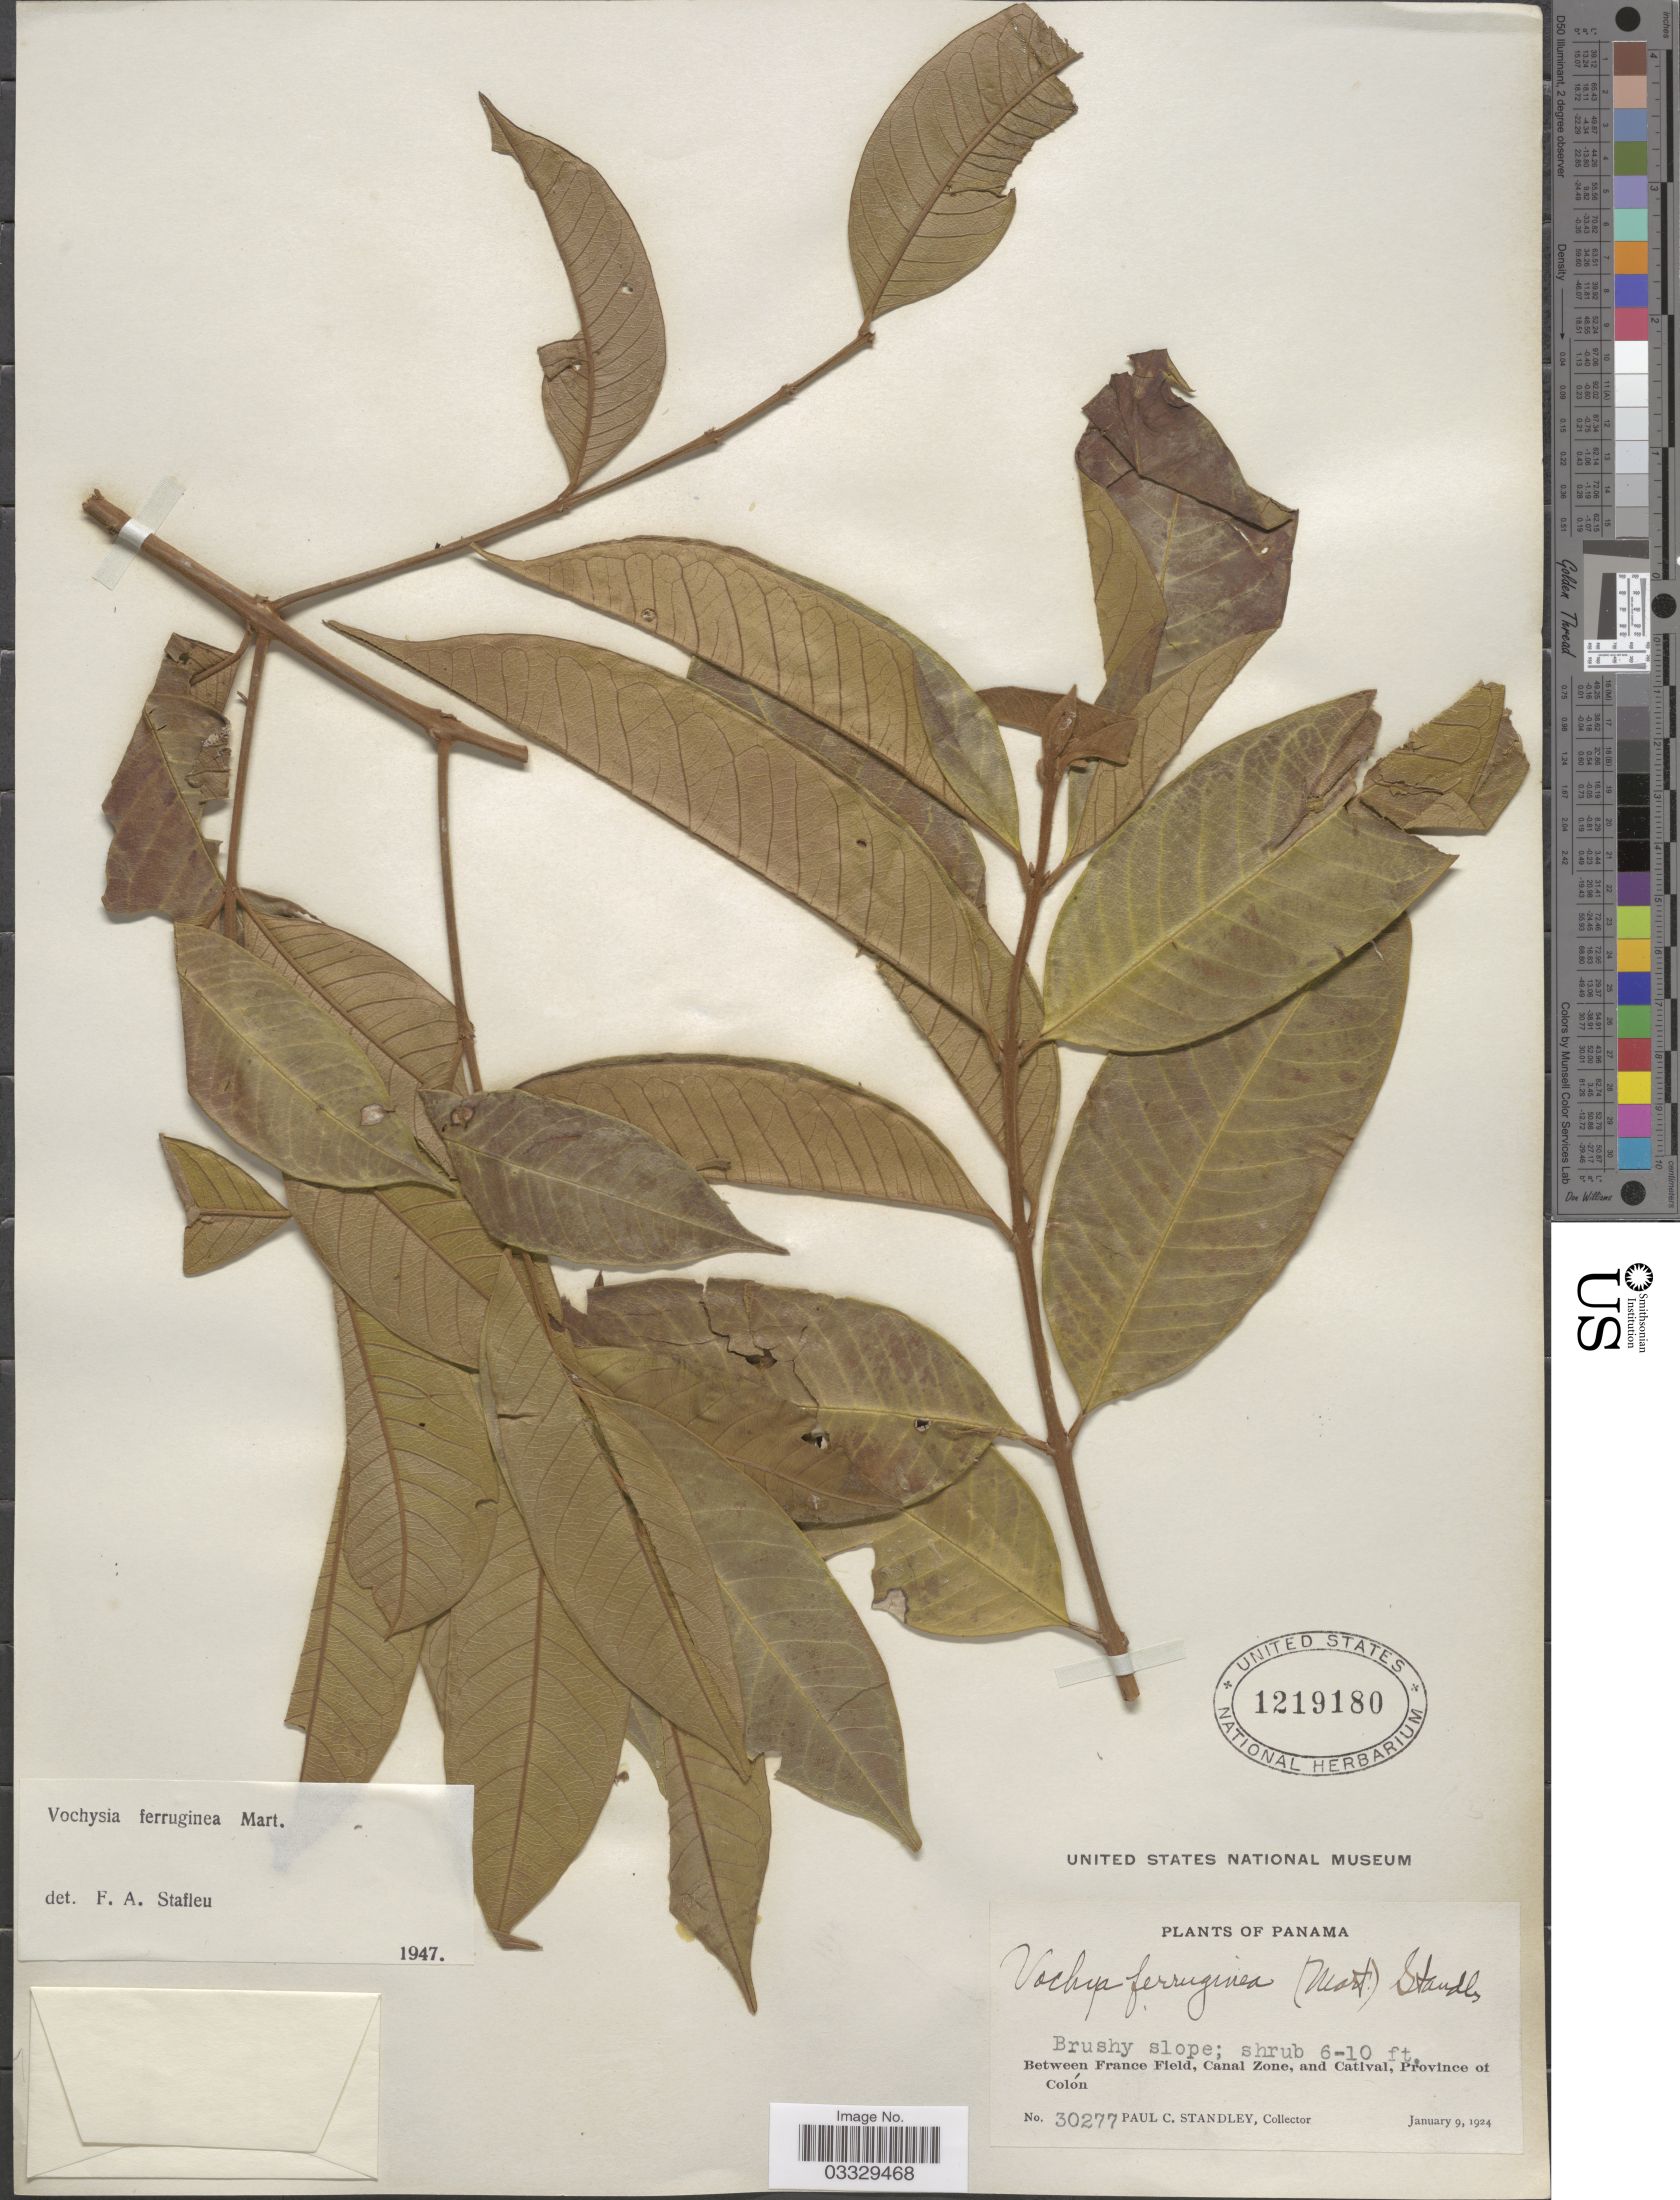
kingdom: Plantae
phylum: Tracheophyta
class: Magnoliopsida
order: Myrtales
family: Vochysiaceae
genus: Vochysia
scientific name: Vochysia ferruginea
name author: Mart.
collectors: P. C. Standley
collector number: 30277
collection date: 1924-01-09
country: Panama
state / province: Colón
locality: Between France Field, Canal Zone, and Catival.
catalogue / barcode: US 1219180